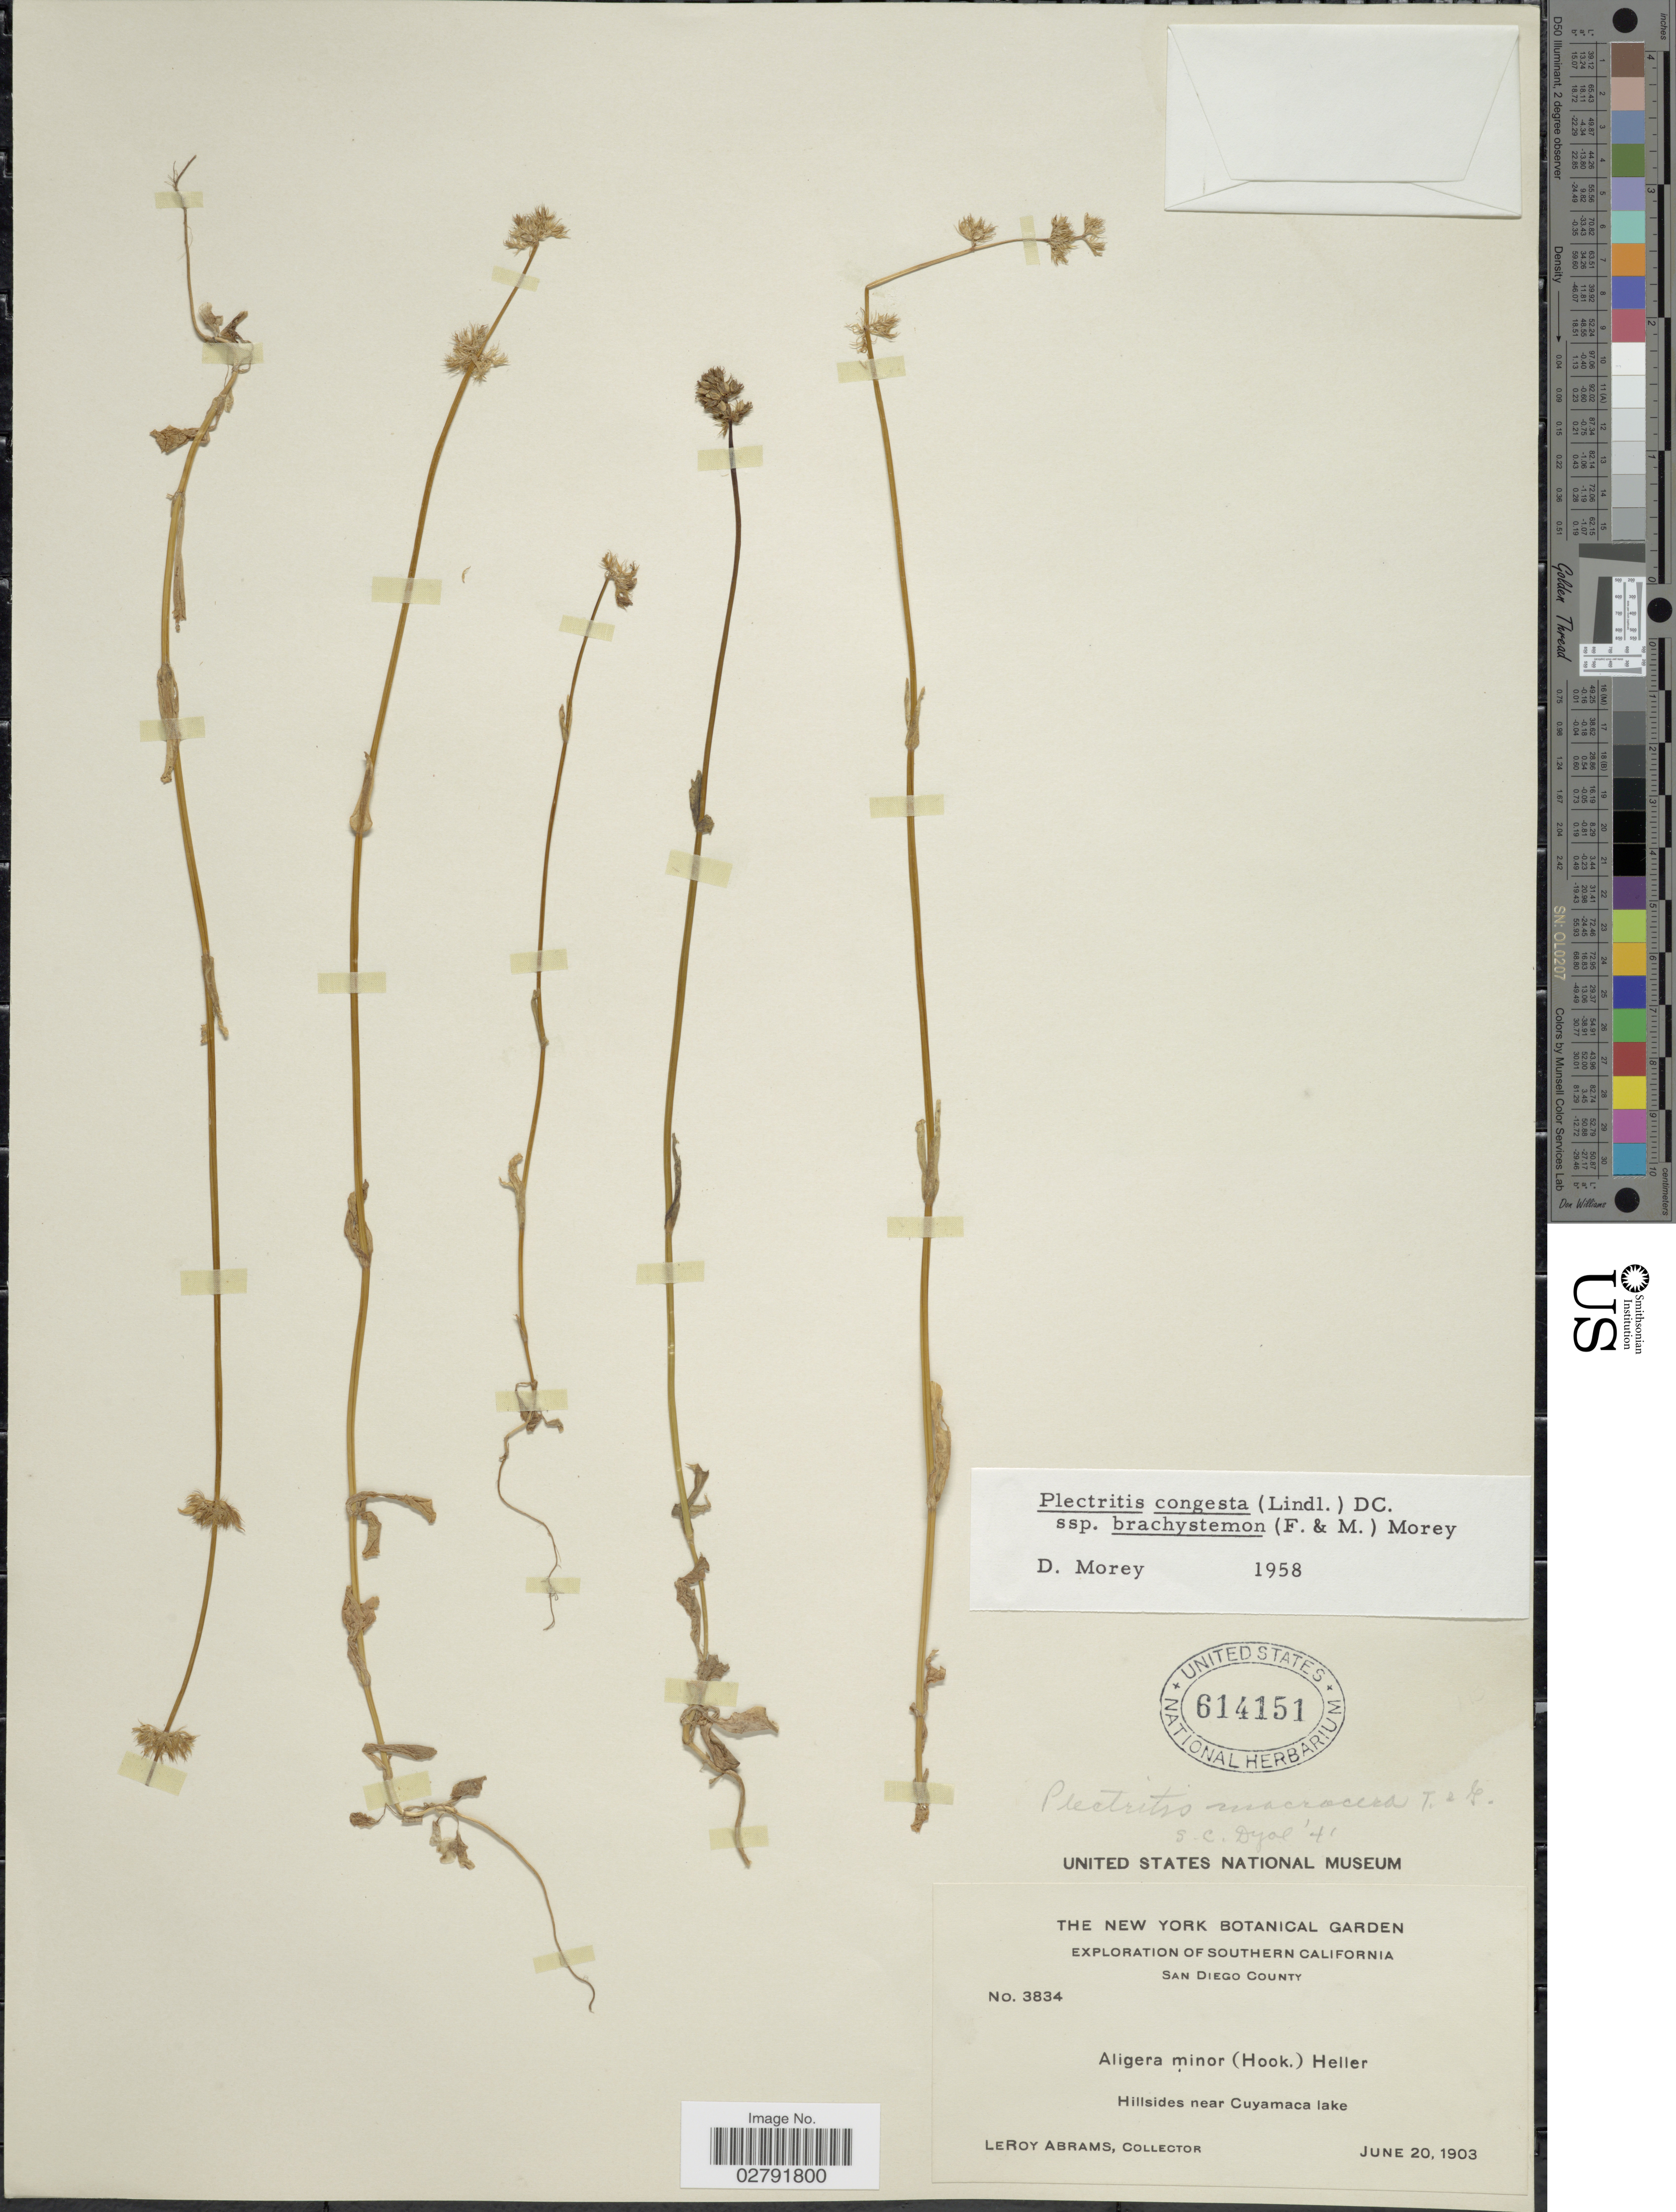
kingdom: Plantae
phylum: Tracheophyta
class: Magnoliopsida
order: Dipsacales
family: Caprifoliaceae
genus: Plectritis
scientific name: Plectritis congesta subsp. brachystemon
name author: (Fisch. & C.A. Mey.) Morey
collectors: L. Abrams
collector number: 3834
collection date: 1903-06-20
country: United States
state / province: California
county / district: San Diego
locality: Southern California. San Diego County. Hillsides near Cuyamaca lake.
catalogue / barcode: US 614151